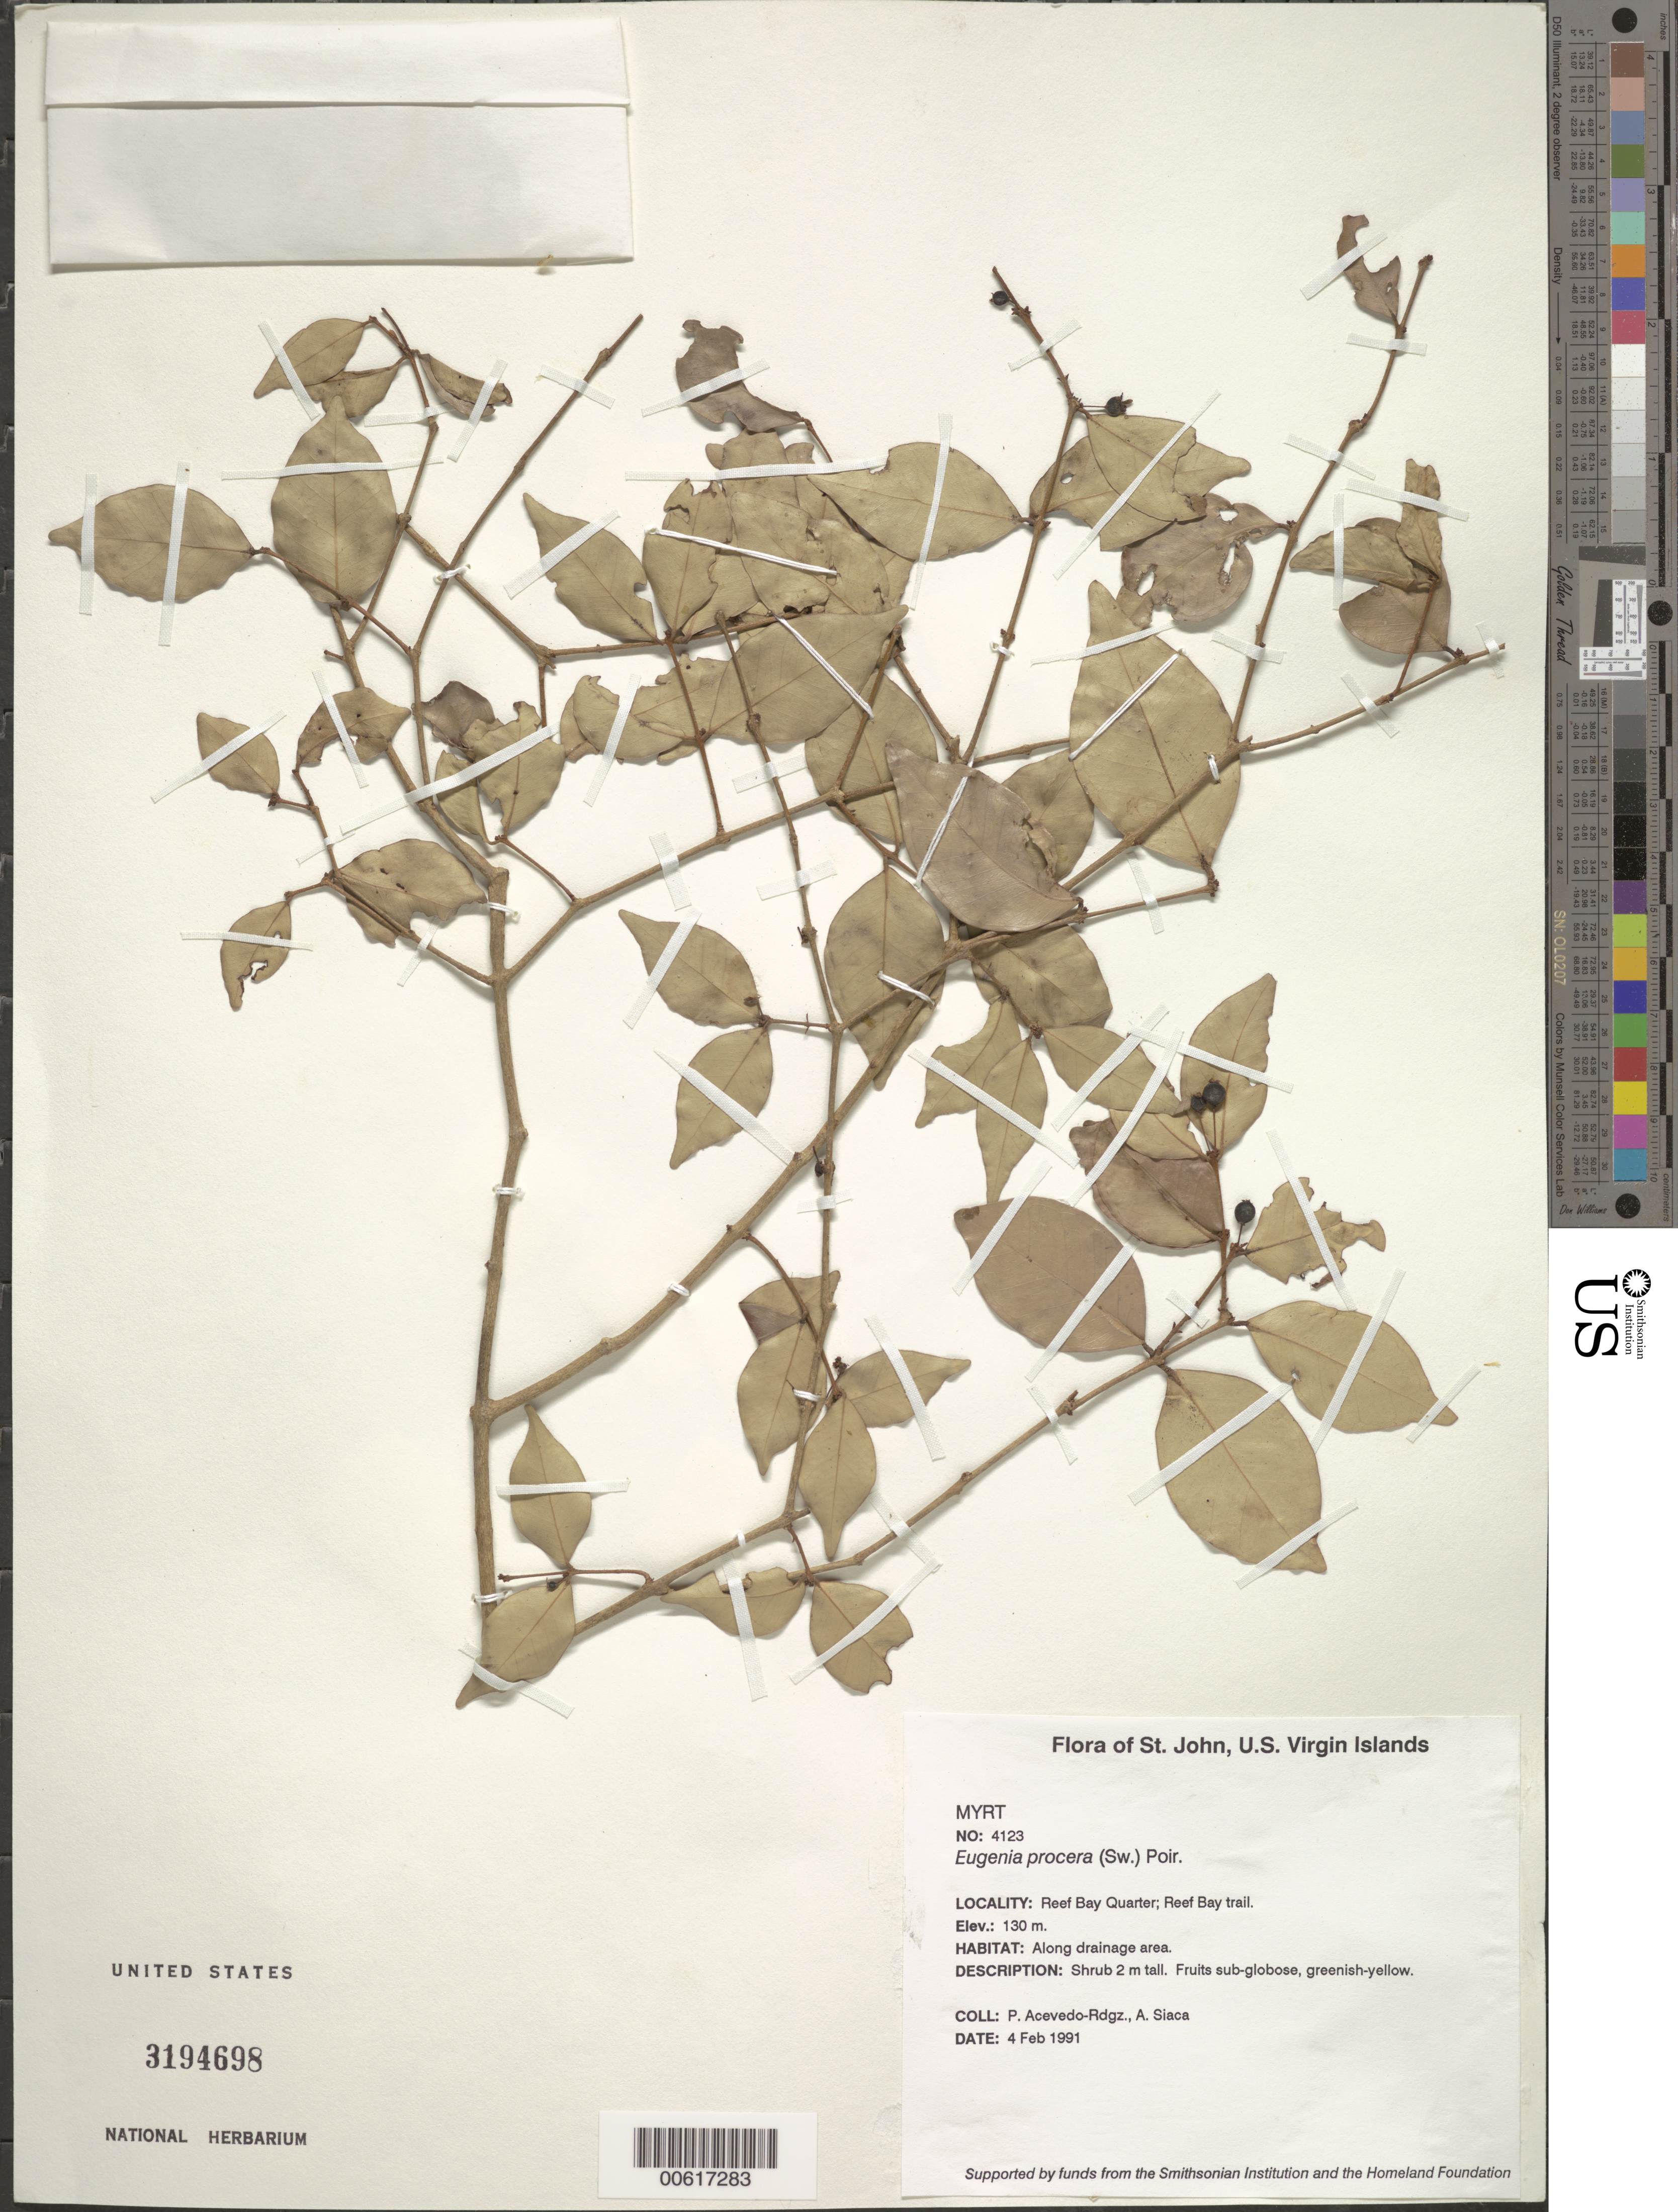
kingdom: Plantae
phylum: Tracheophyta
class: Magnoliopsida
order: Myrtales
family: Myrtaceae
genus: Eugenia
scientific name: Eugenia procera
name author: (Sw.) Poir.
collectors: P. Acevedo-Rodr. & A. Siaca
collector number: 4123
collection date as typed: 04 Feb 1991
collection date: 1991-02-04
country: U.S. Virgin Islands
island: St. John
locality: Reef Bay Quarter; Reef Bay trail.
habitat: Along drainage area.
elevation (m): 130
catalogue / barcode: US 3194698